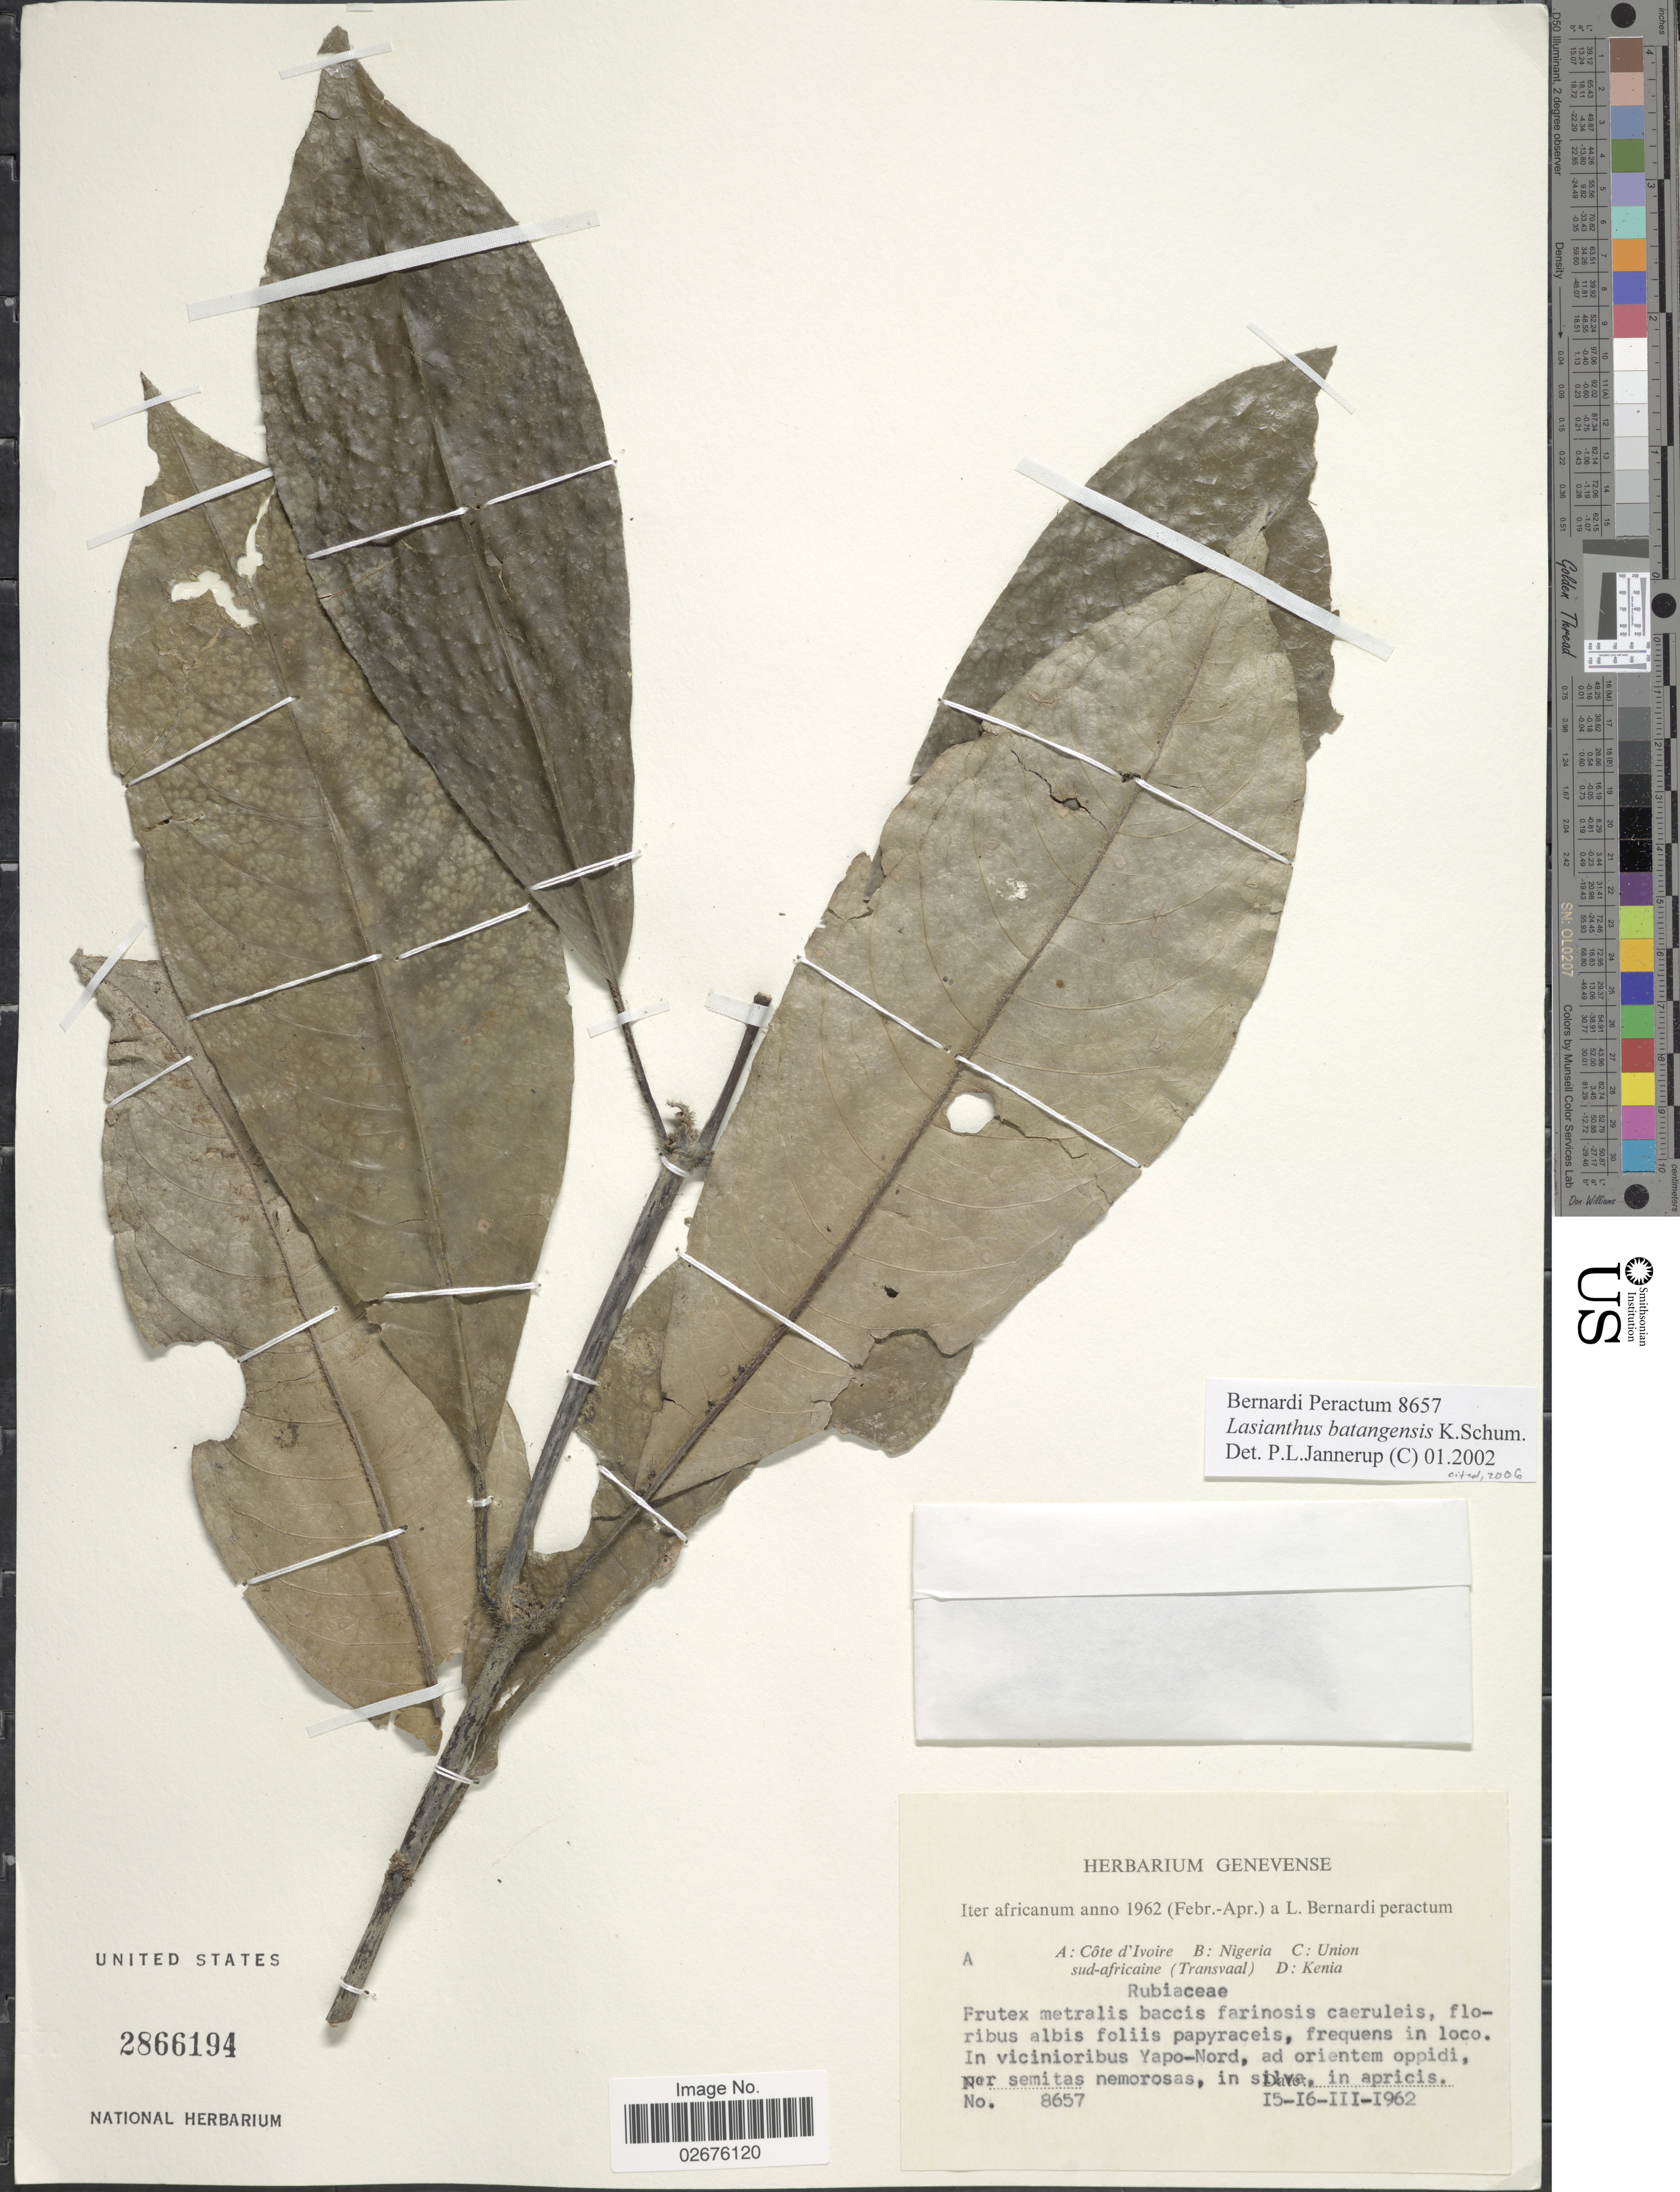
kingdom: Plantae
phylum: Tracheophyta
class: Magnoliopsida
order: Gentianales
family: Rubiaceae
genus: Lasianthus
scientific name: Lasianthus batangensis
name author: K. Schum.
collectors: L. Bernardi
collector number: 8657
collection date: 1962-03-15/1962-03-16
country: Ivory Coast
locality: In vicinioribus Yapo-Nord, ad orientem oppidi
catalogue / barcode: US 2866194